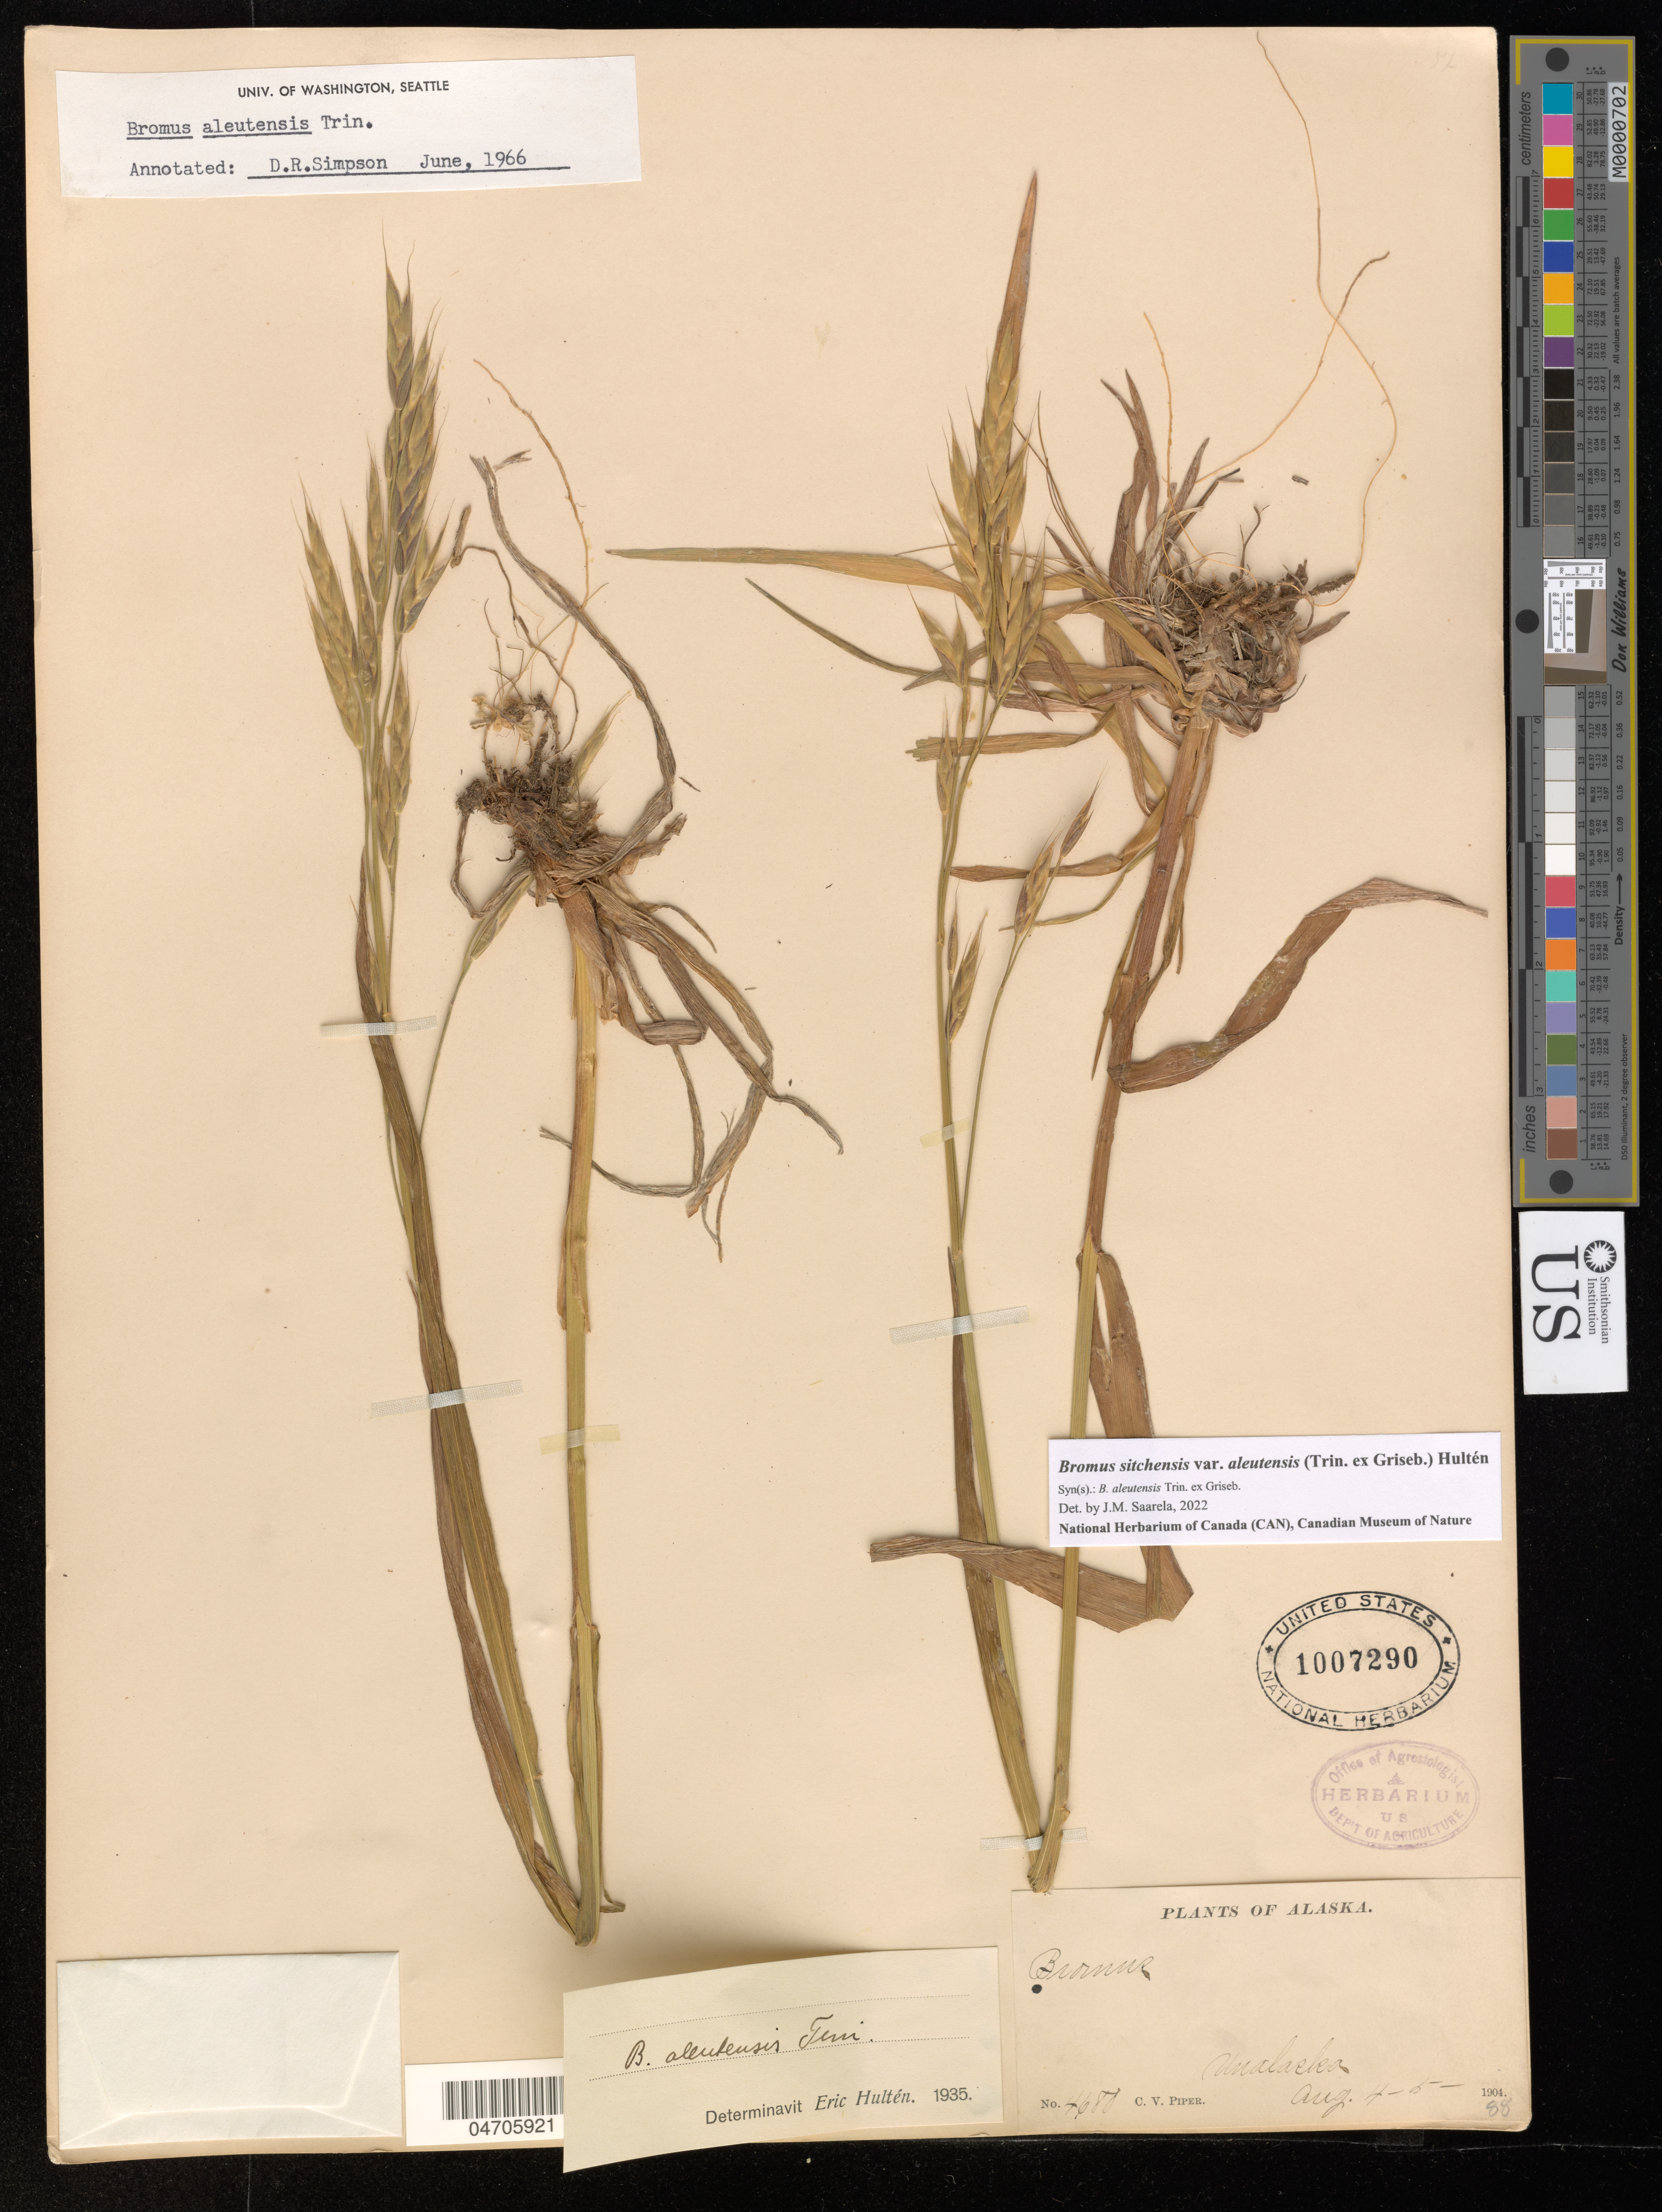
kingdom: Plantae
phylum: Tracheophyta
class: Liliopsida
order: Poales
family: Poaceae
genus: Bromus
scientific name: Bromus sitchensis var. polyanthus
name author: (Scribn. ex Shear) R.E. Brainerd & Otting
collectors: C. V. Piper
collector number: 4680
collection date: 1904-08-04/1904-08-05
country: United States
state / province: Alaska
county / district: Aleutians West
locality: Unalaska.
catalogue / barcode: US 1007290